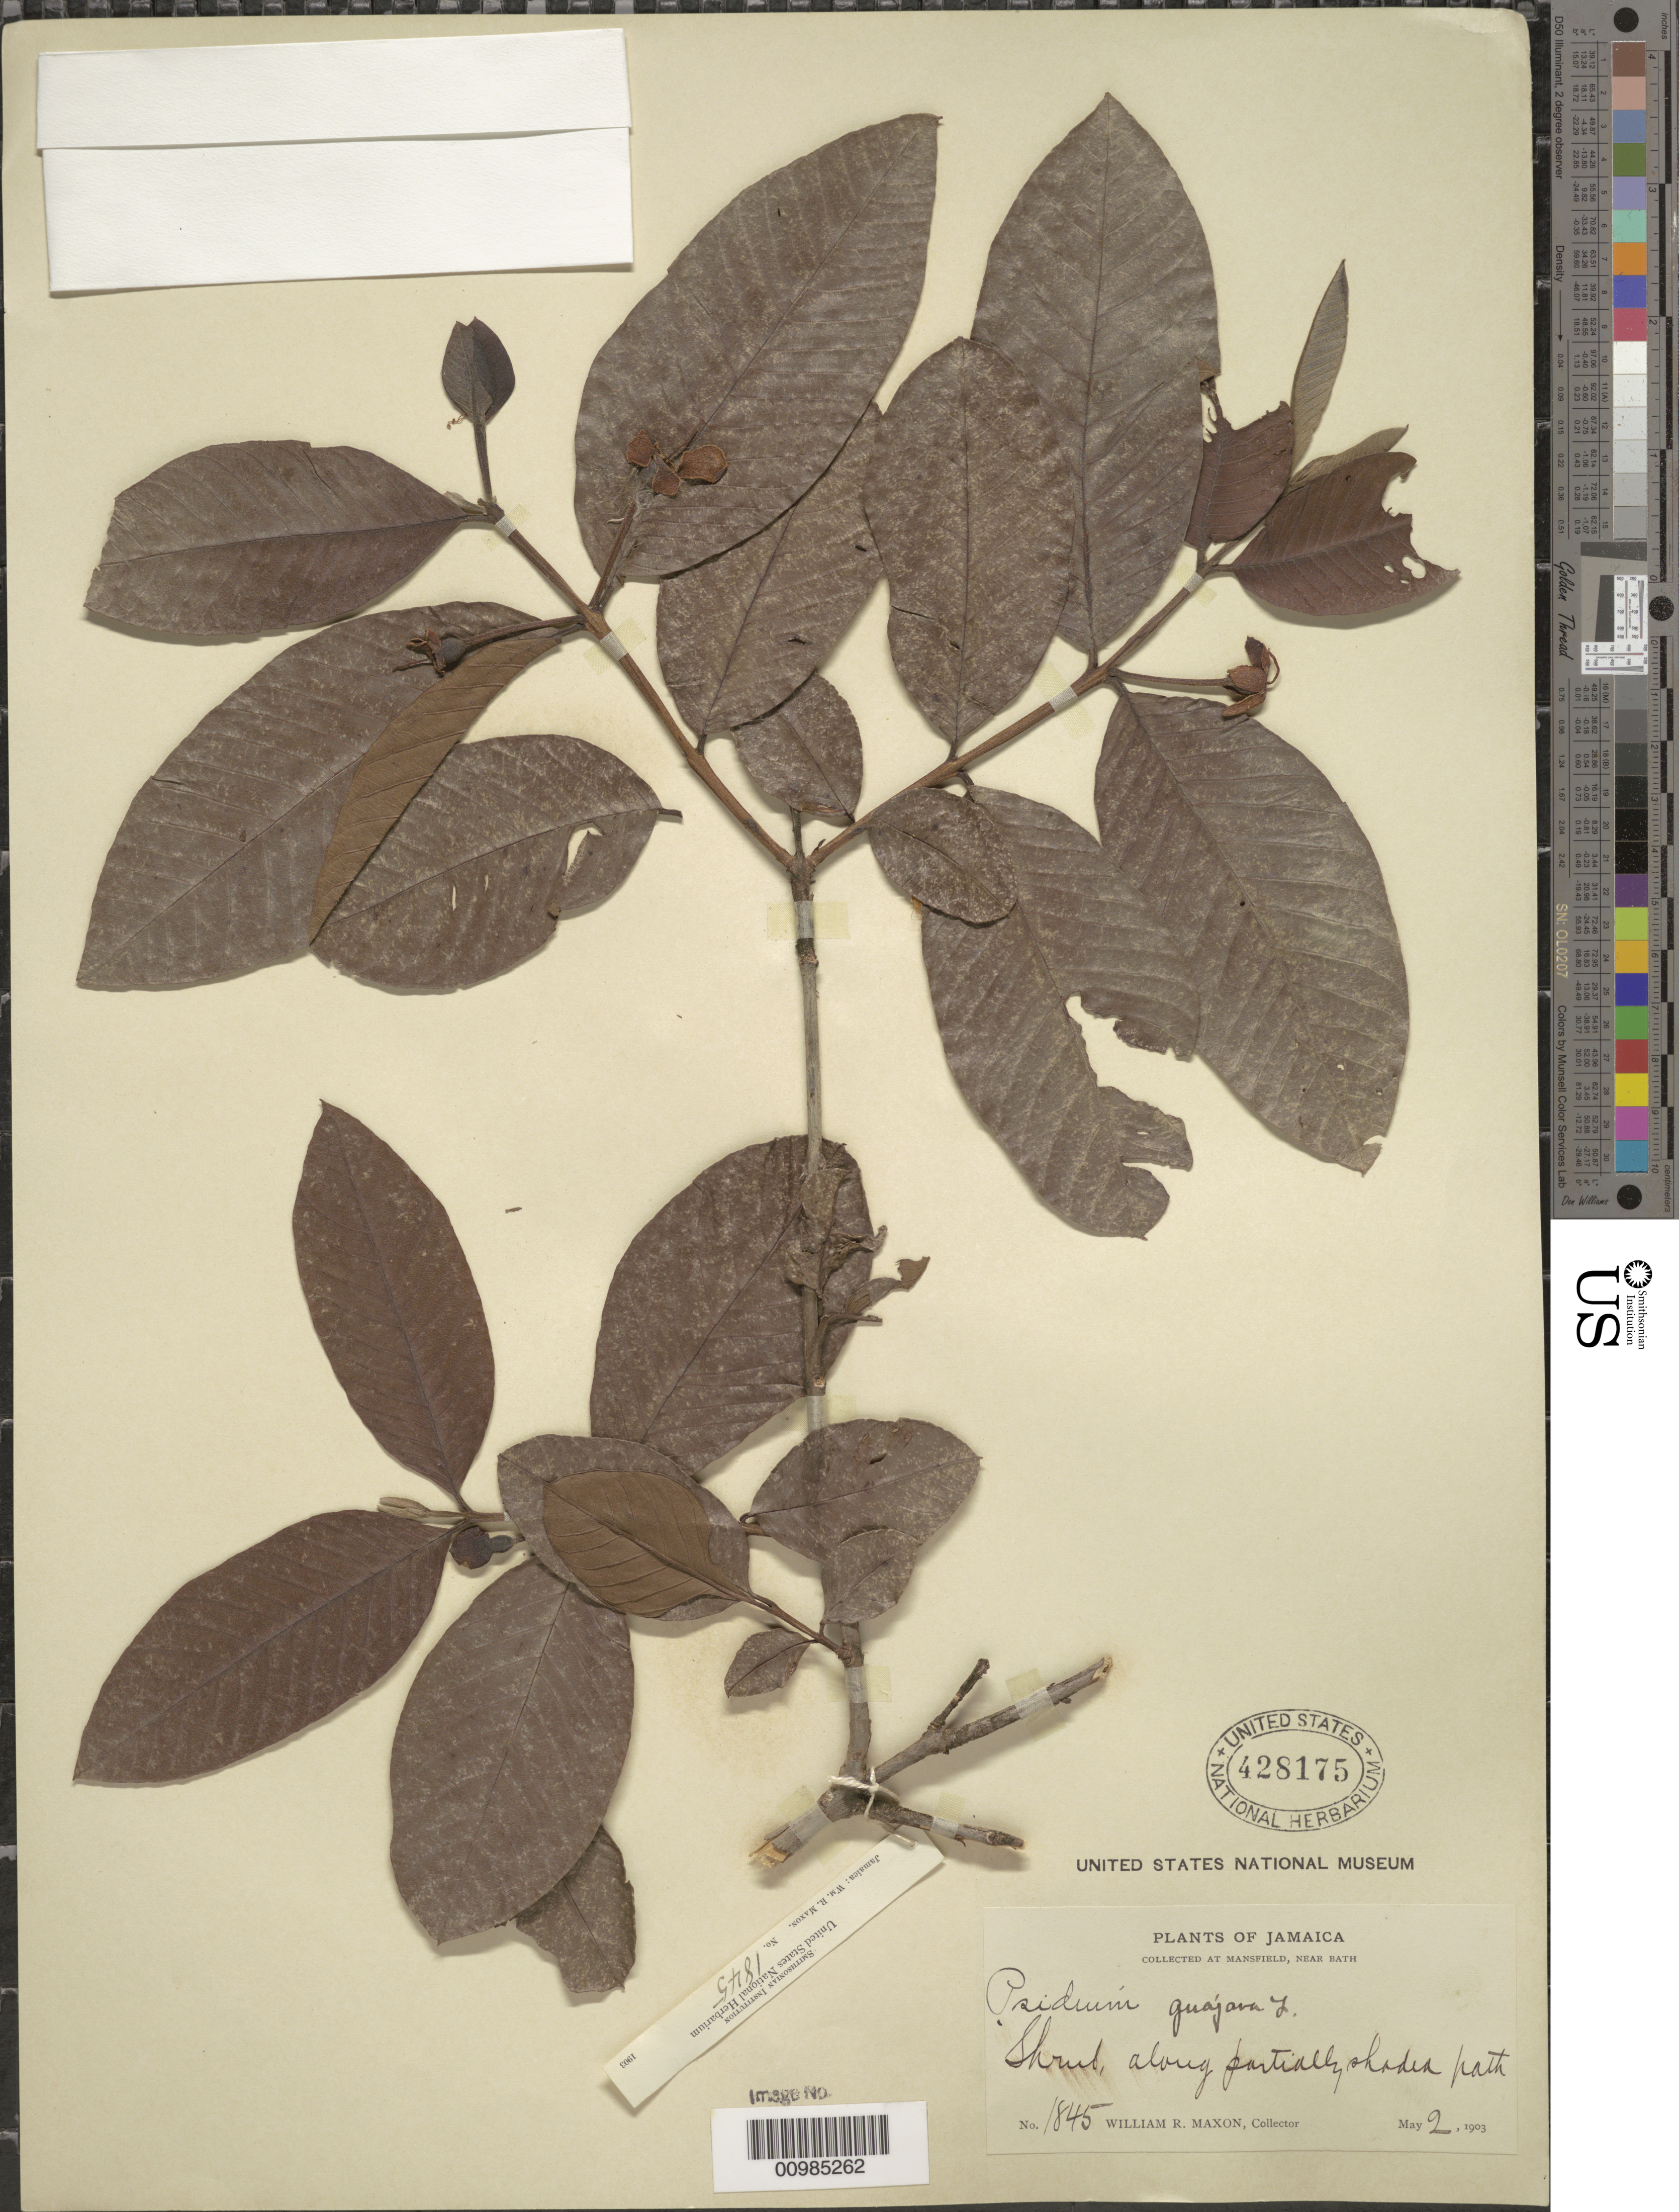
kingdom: Plantae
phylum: Tracheophyta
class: Magnoliopsida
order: Myrtales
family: Myrtaceae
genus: Psidium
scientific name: Psidium guajava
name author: L.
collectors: W. R. Maxon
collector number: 1845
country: Jamaica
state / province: Manchester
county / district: Bath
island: Jamaica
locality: .Should read Mansfield, near Bath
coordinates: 0 N, 0 E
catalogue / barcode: US 428175